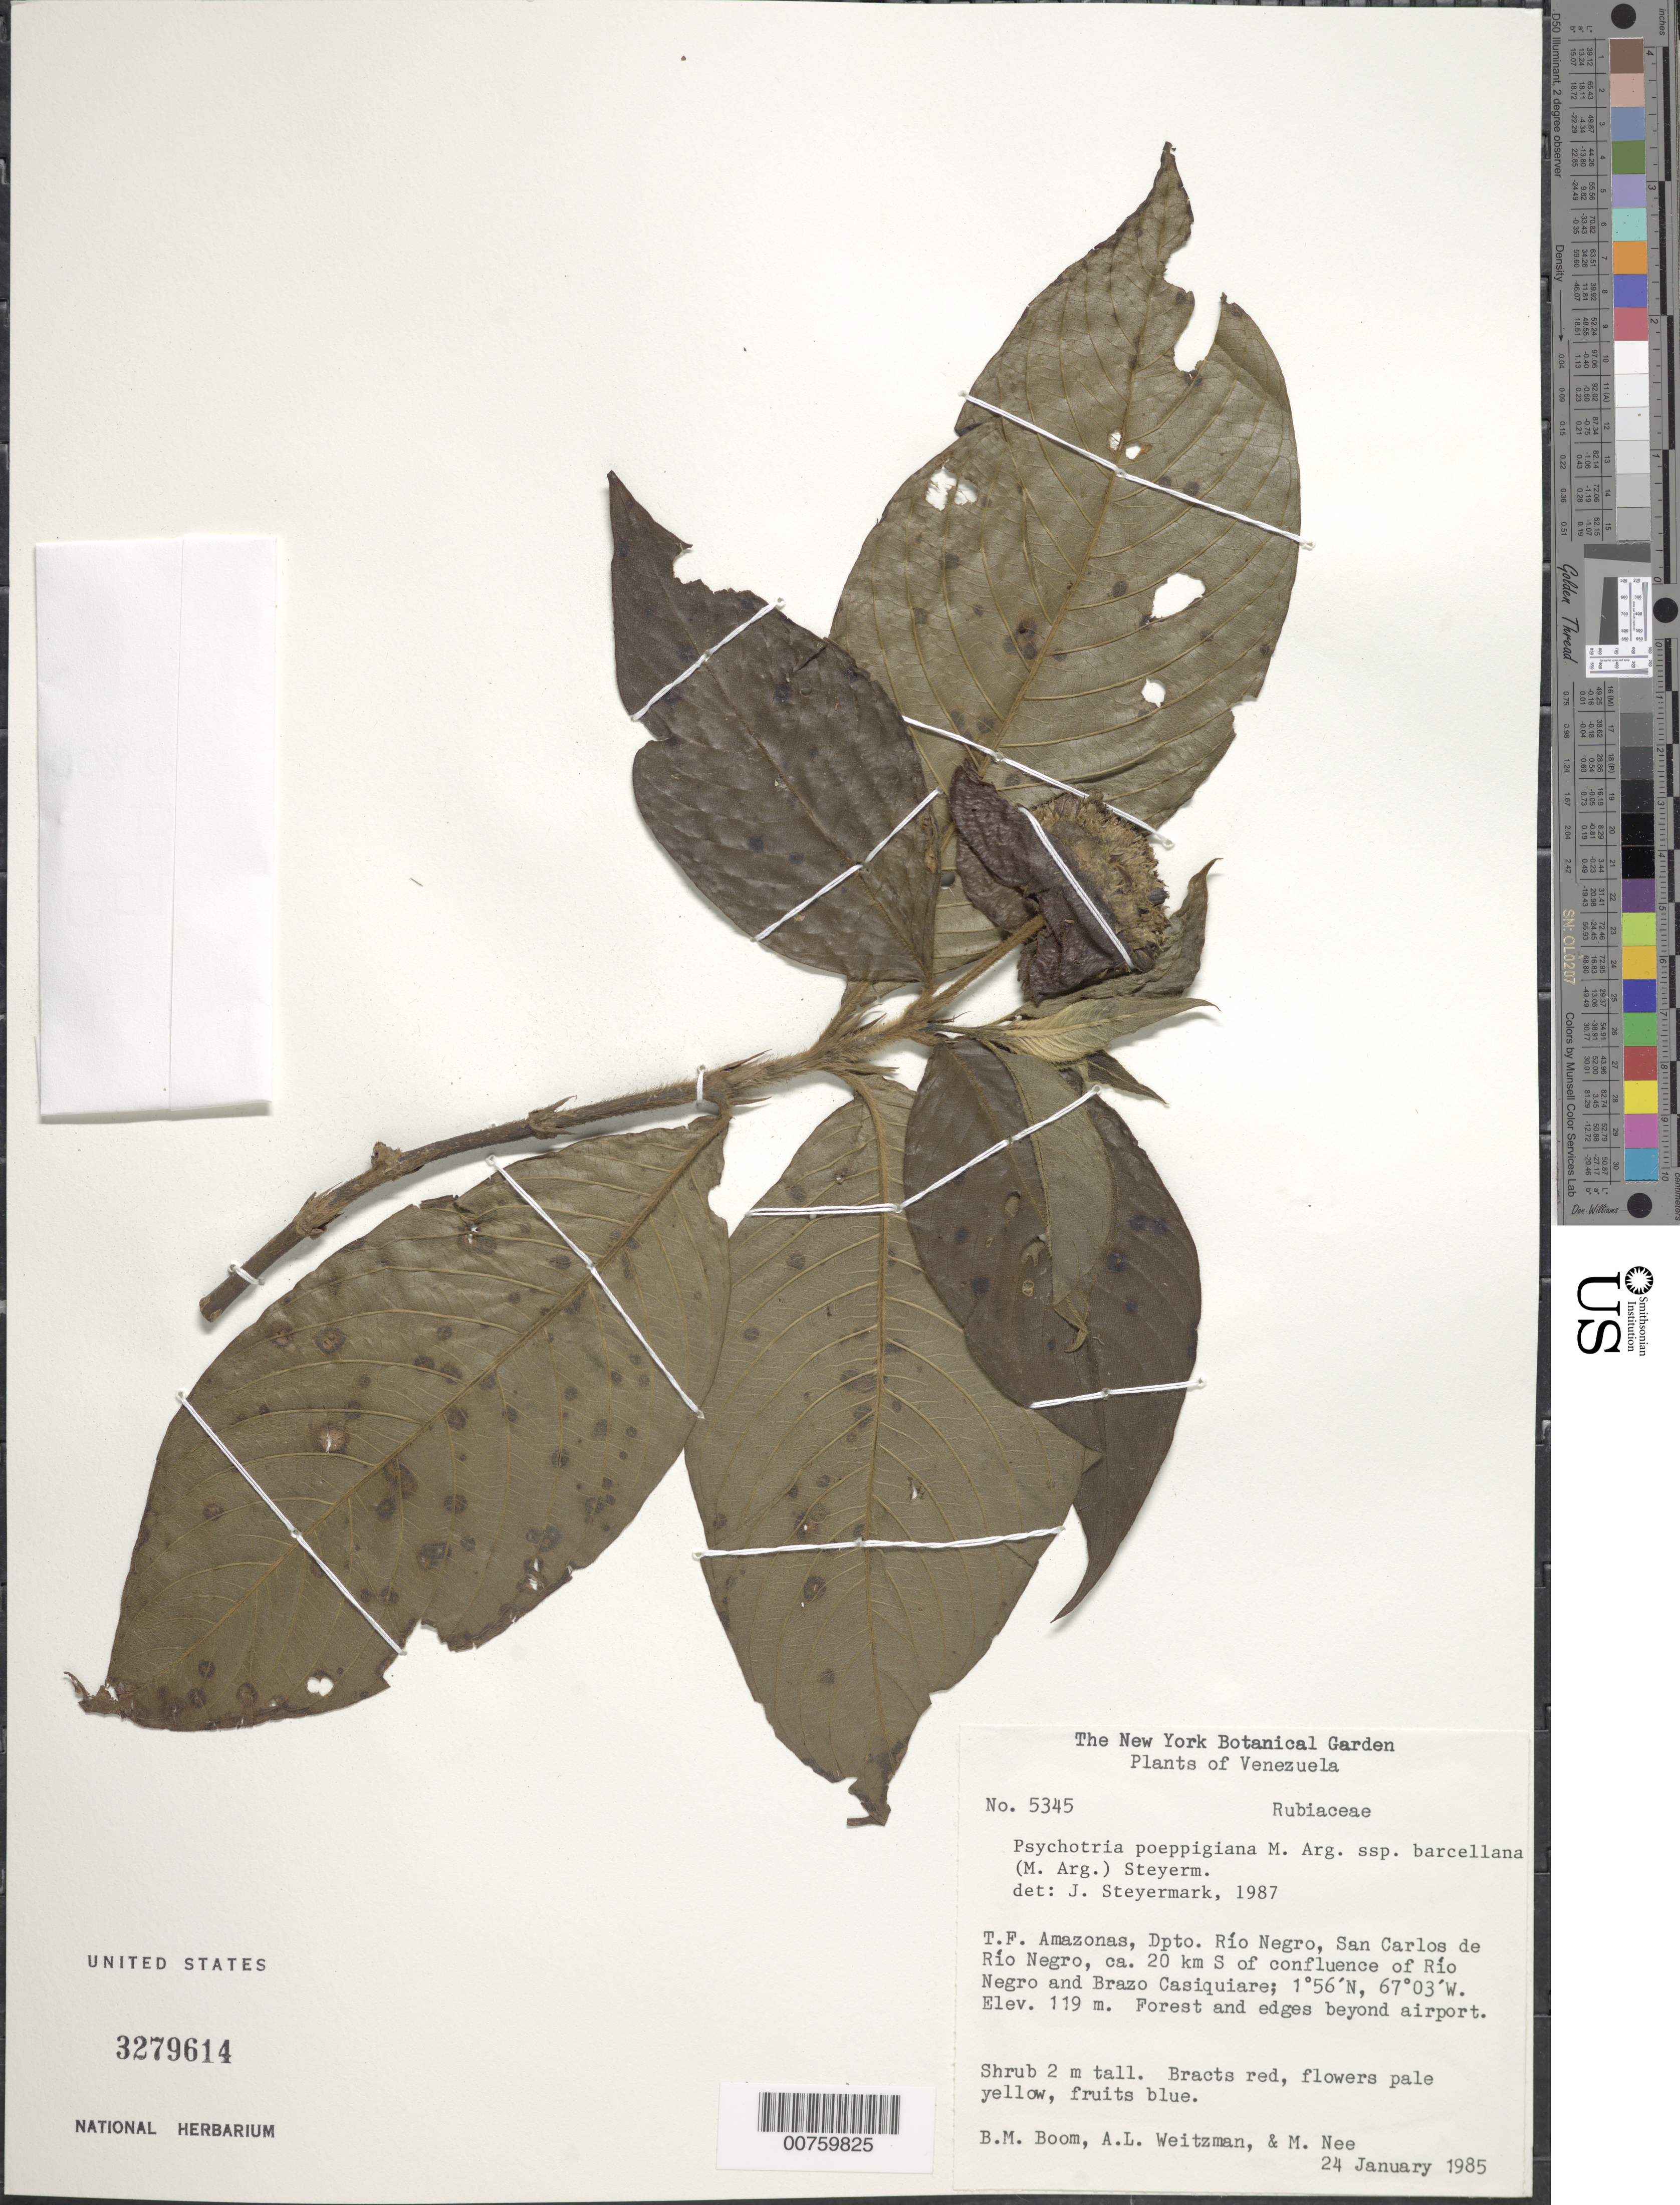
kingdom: Plantae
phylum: Tracheophyta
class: Magnoliopsida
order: Gentianales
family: Rubiaceae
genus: Psychotria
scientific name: Psychotria poeppigiana subsp. barcellana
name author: (Müll. Arg.) Steyerm.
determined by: Steyermark, Julian A., (VEN)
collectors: B. M. Boom, A. L. Weitzman & M. Nee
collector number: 5345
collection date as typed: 24-Jan-85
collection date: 1985-01-24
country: Venezuela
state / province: Amazonas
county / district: Río Negro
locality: San Carlos de Río Negro, ca. 20 km S of confl. of Río Negro and Brazo Casiquiare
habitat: Forest and edges beyond airport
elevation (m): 119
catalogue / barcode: US 3279614